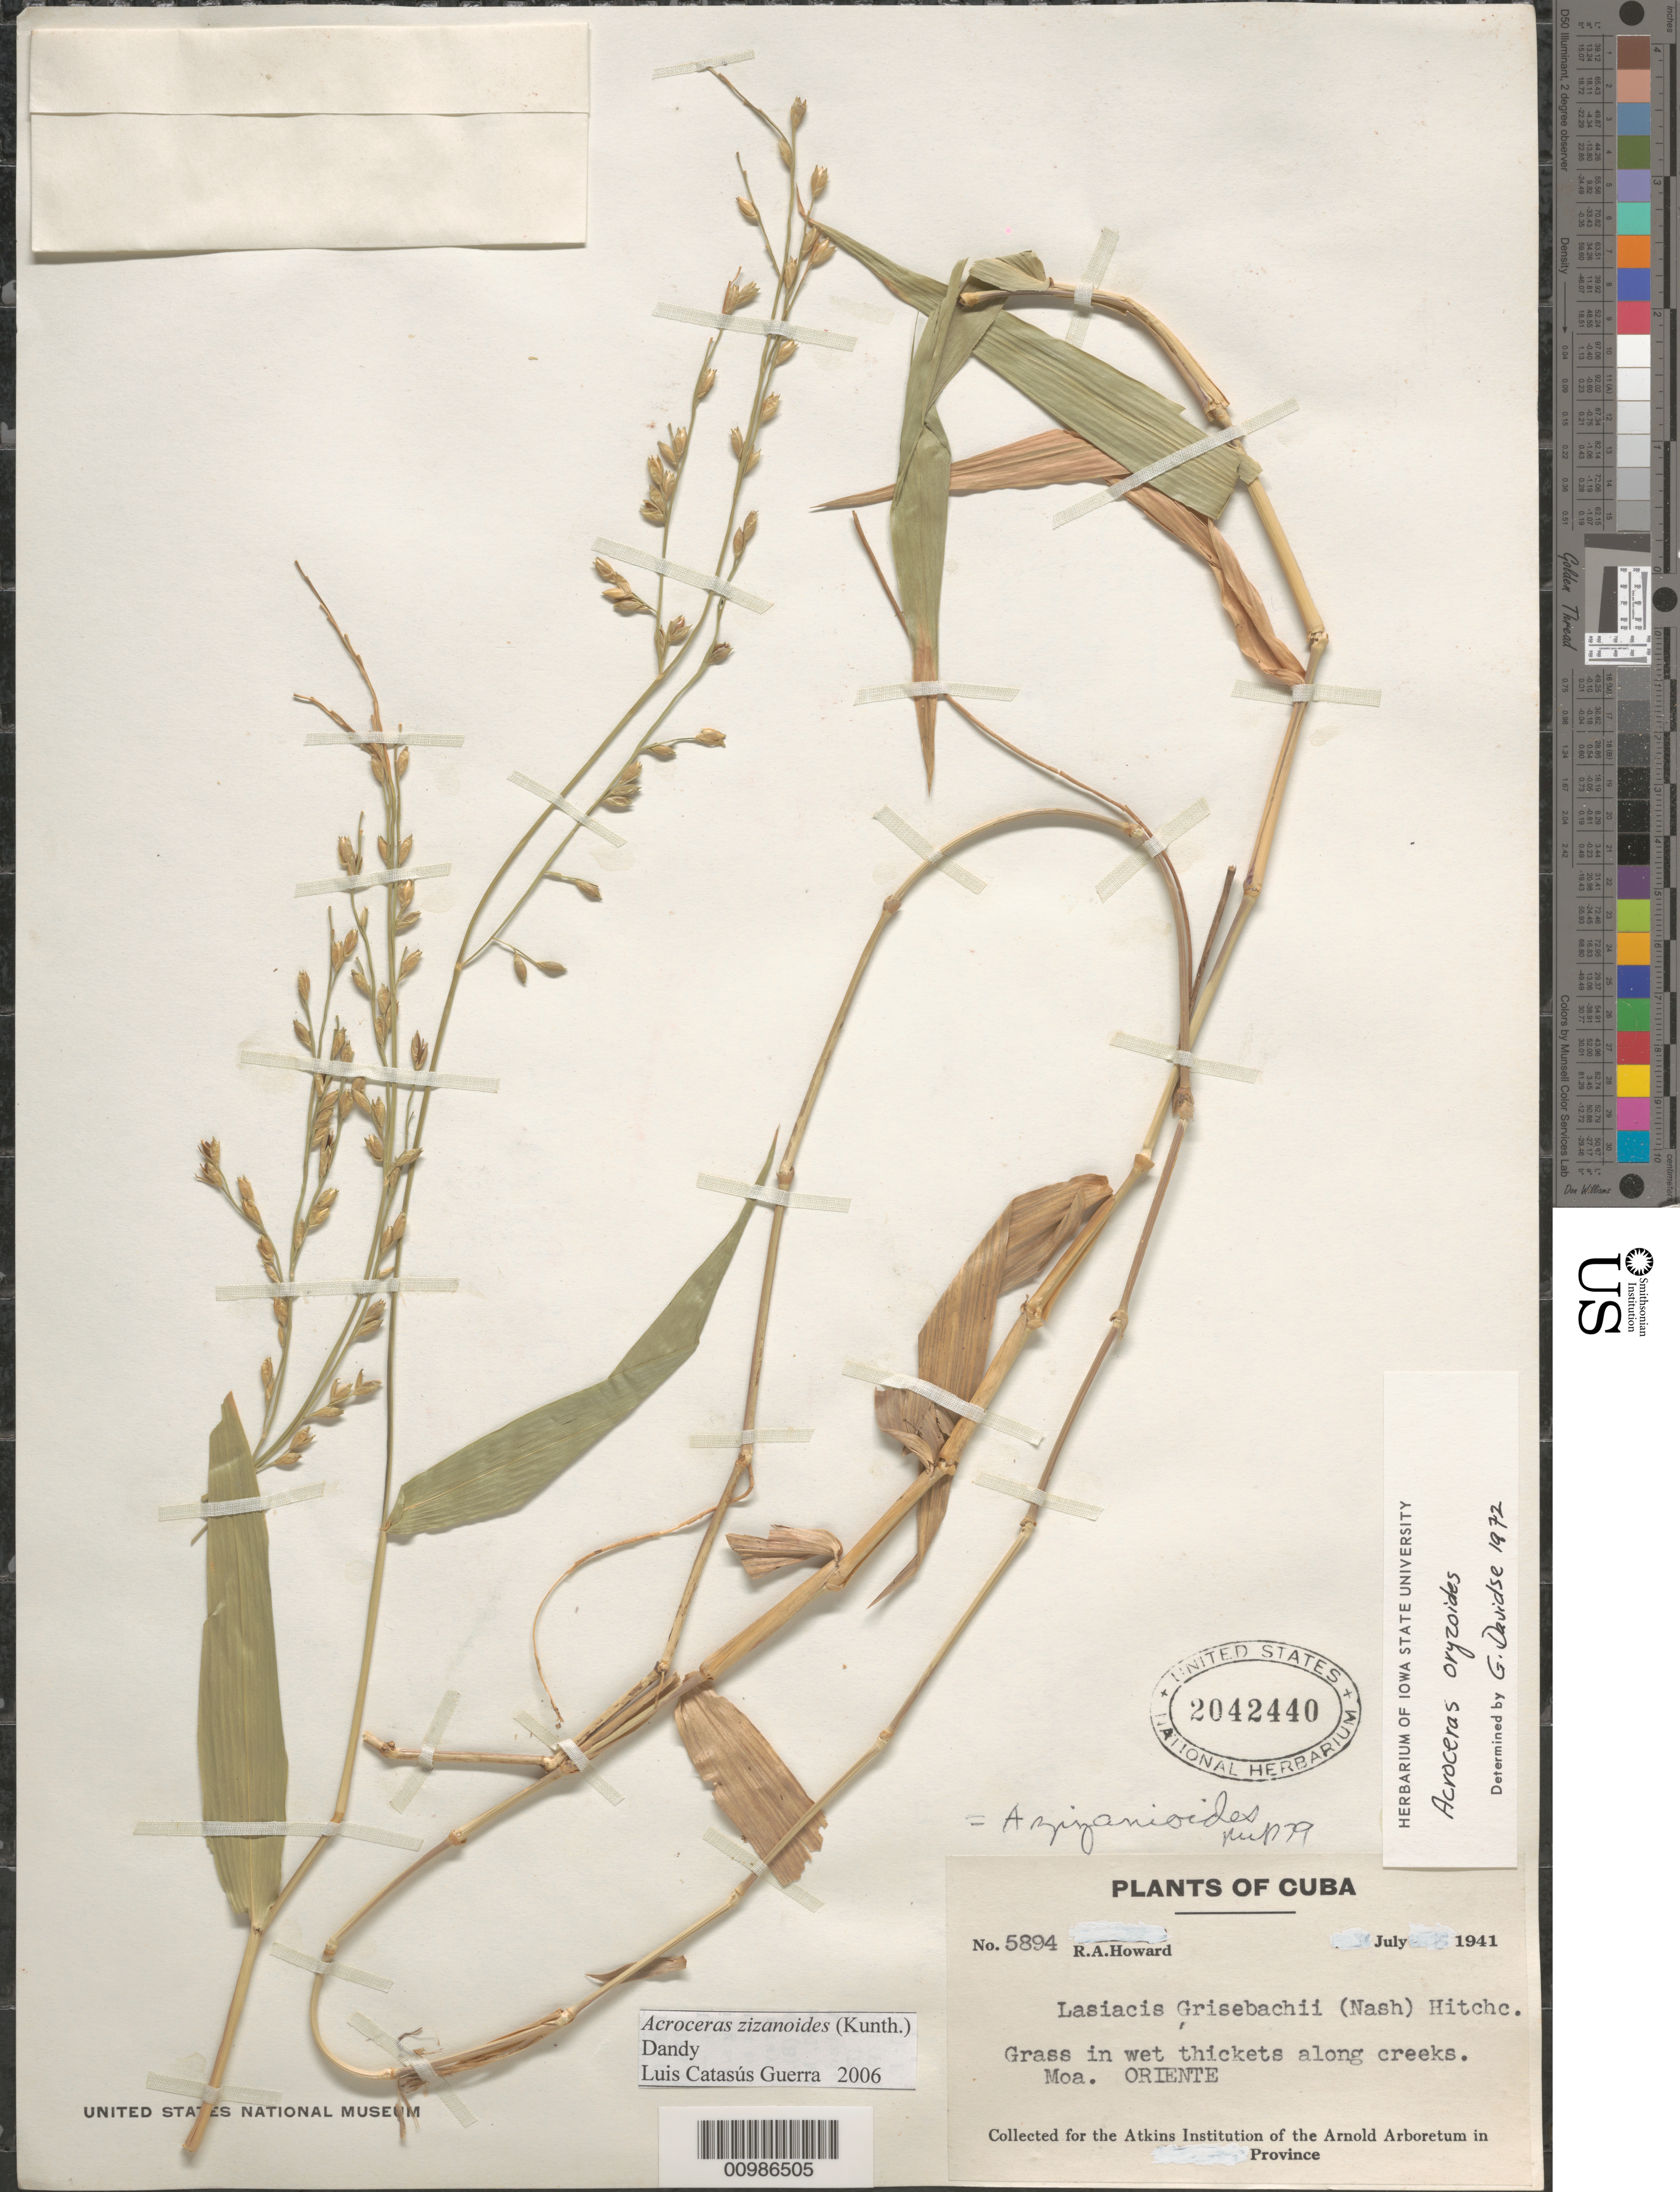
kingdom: Plantae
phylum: Tracheophyta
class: Liliopsida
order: Poales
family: Poaceae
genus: Acroceras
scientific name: Acroceras zizanioides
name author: (Kunth) Dandy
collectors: R. A. Howard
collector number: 5894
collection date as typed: Jul 1941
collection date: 1941-07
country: Cuba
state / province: Holguin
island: Cuba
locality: Moa [Oriente]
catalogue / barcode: US 2042440